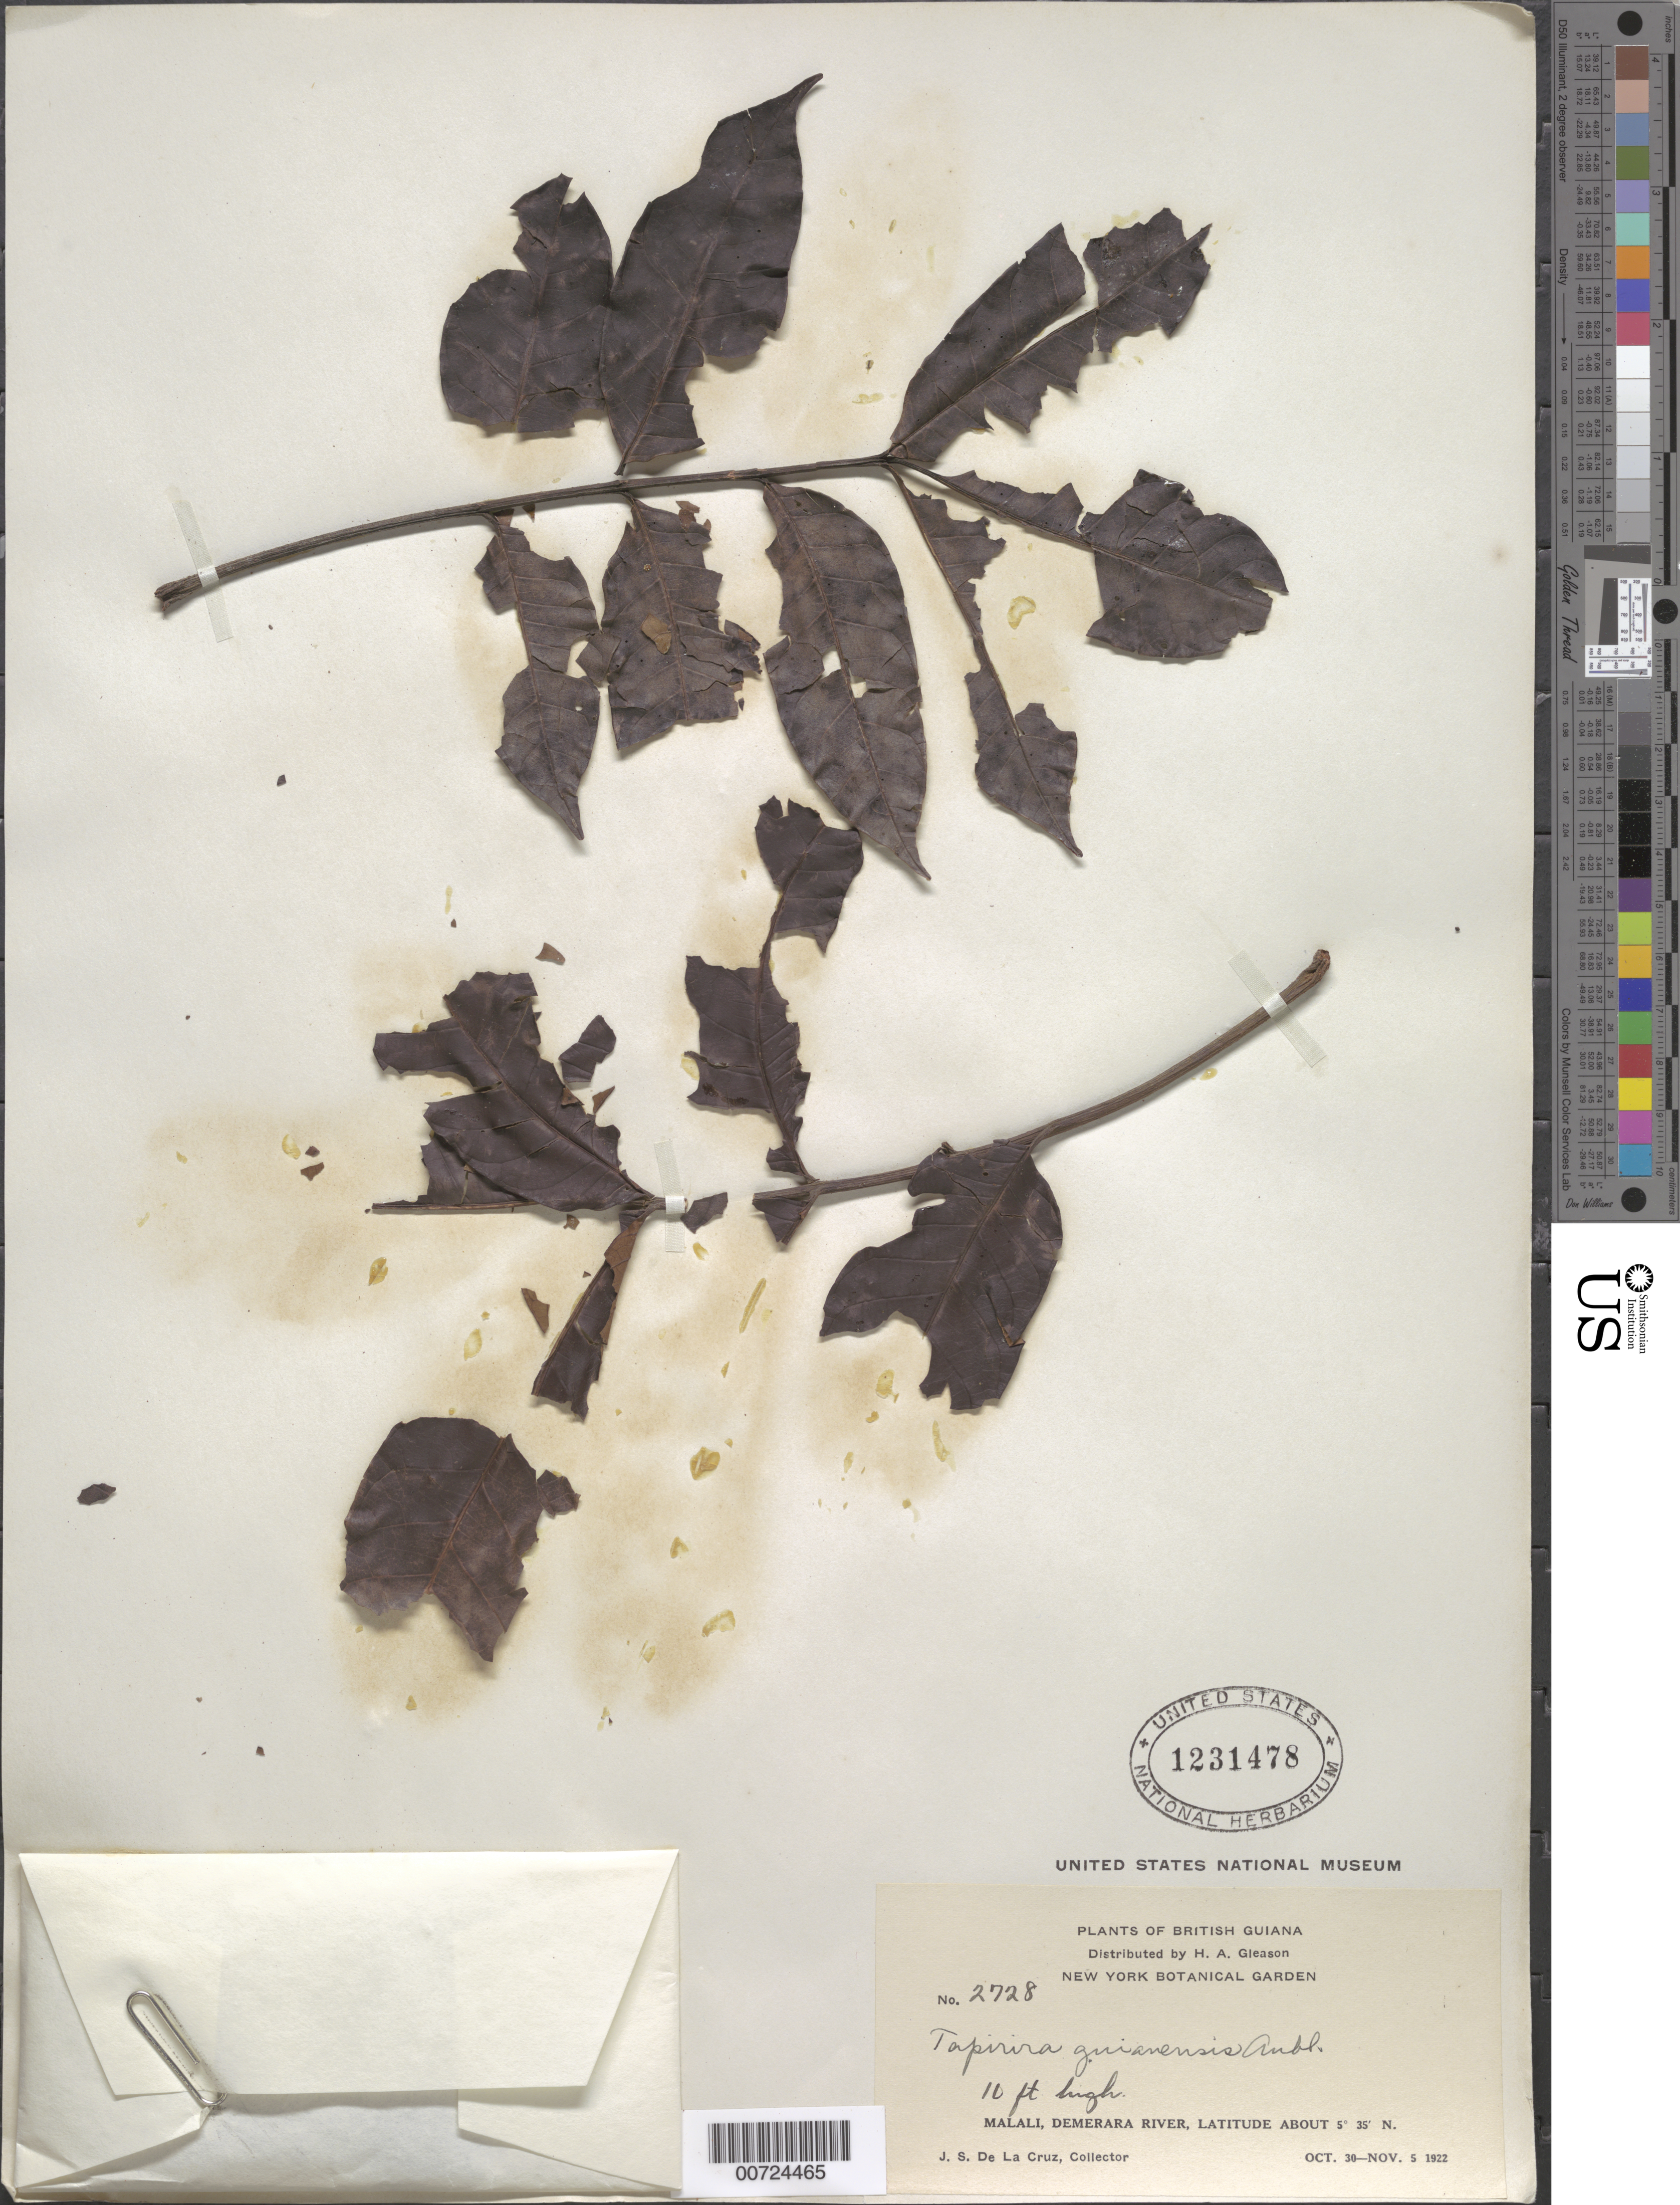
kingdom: Plantae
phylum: Tracheophyta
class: Magnoliopsida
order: Sapindales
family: Anacardiaceae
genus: Tapirira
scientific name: Tapirira guianensis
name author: Aubl.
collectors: J. S. de la Cruz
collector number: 2728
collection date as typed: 30-Oct-22 to 5-Nov-22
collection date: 1922-10-30/1922-11-05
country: Guyana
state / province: U. Demerara-Berbice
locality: Malali, Demerara R.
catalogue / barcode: US 1231478